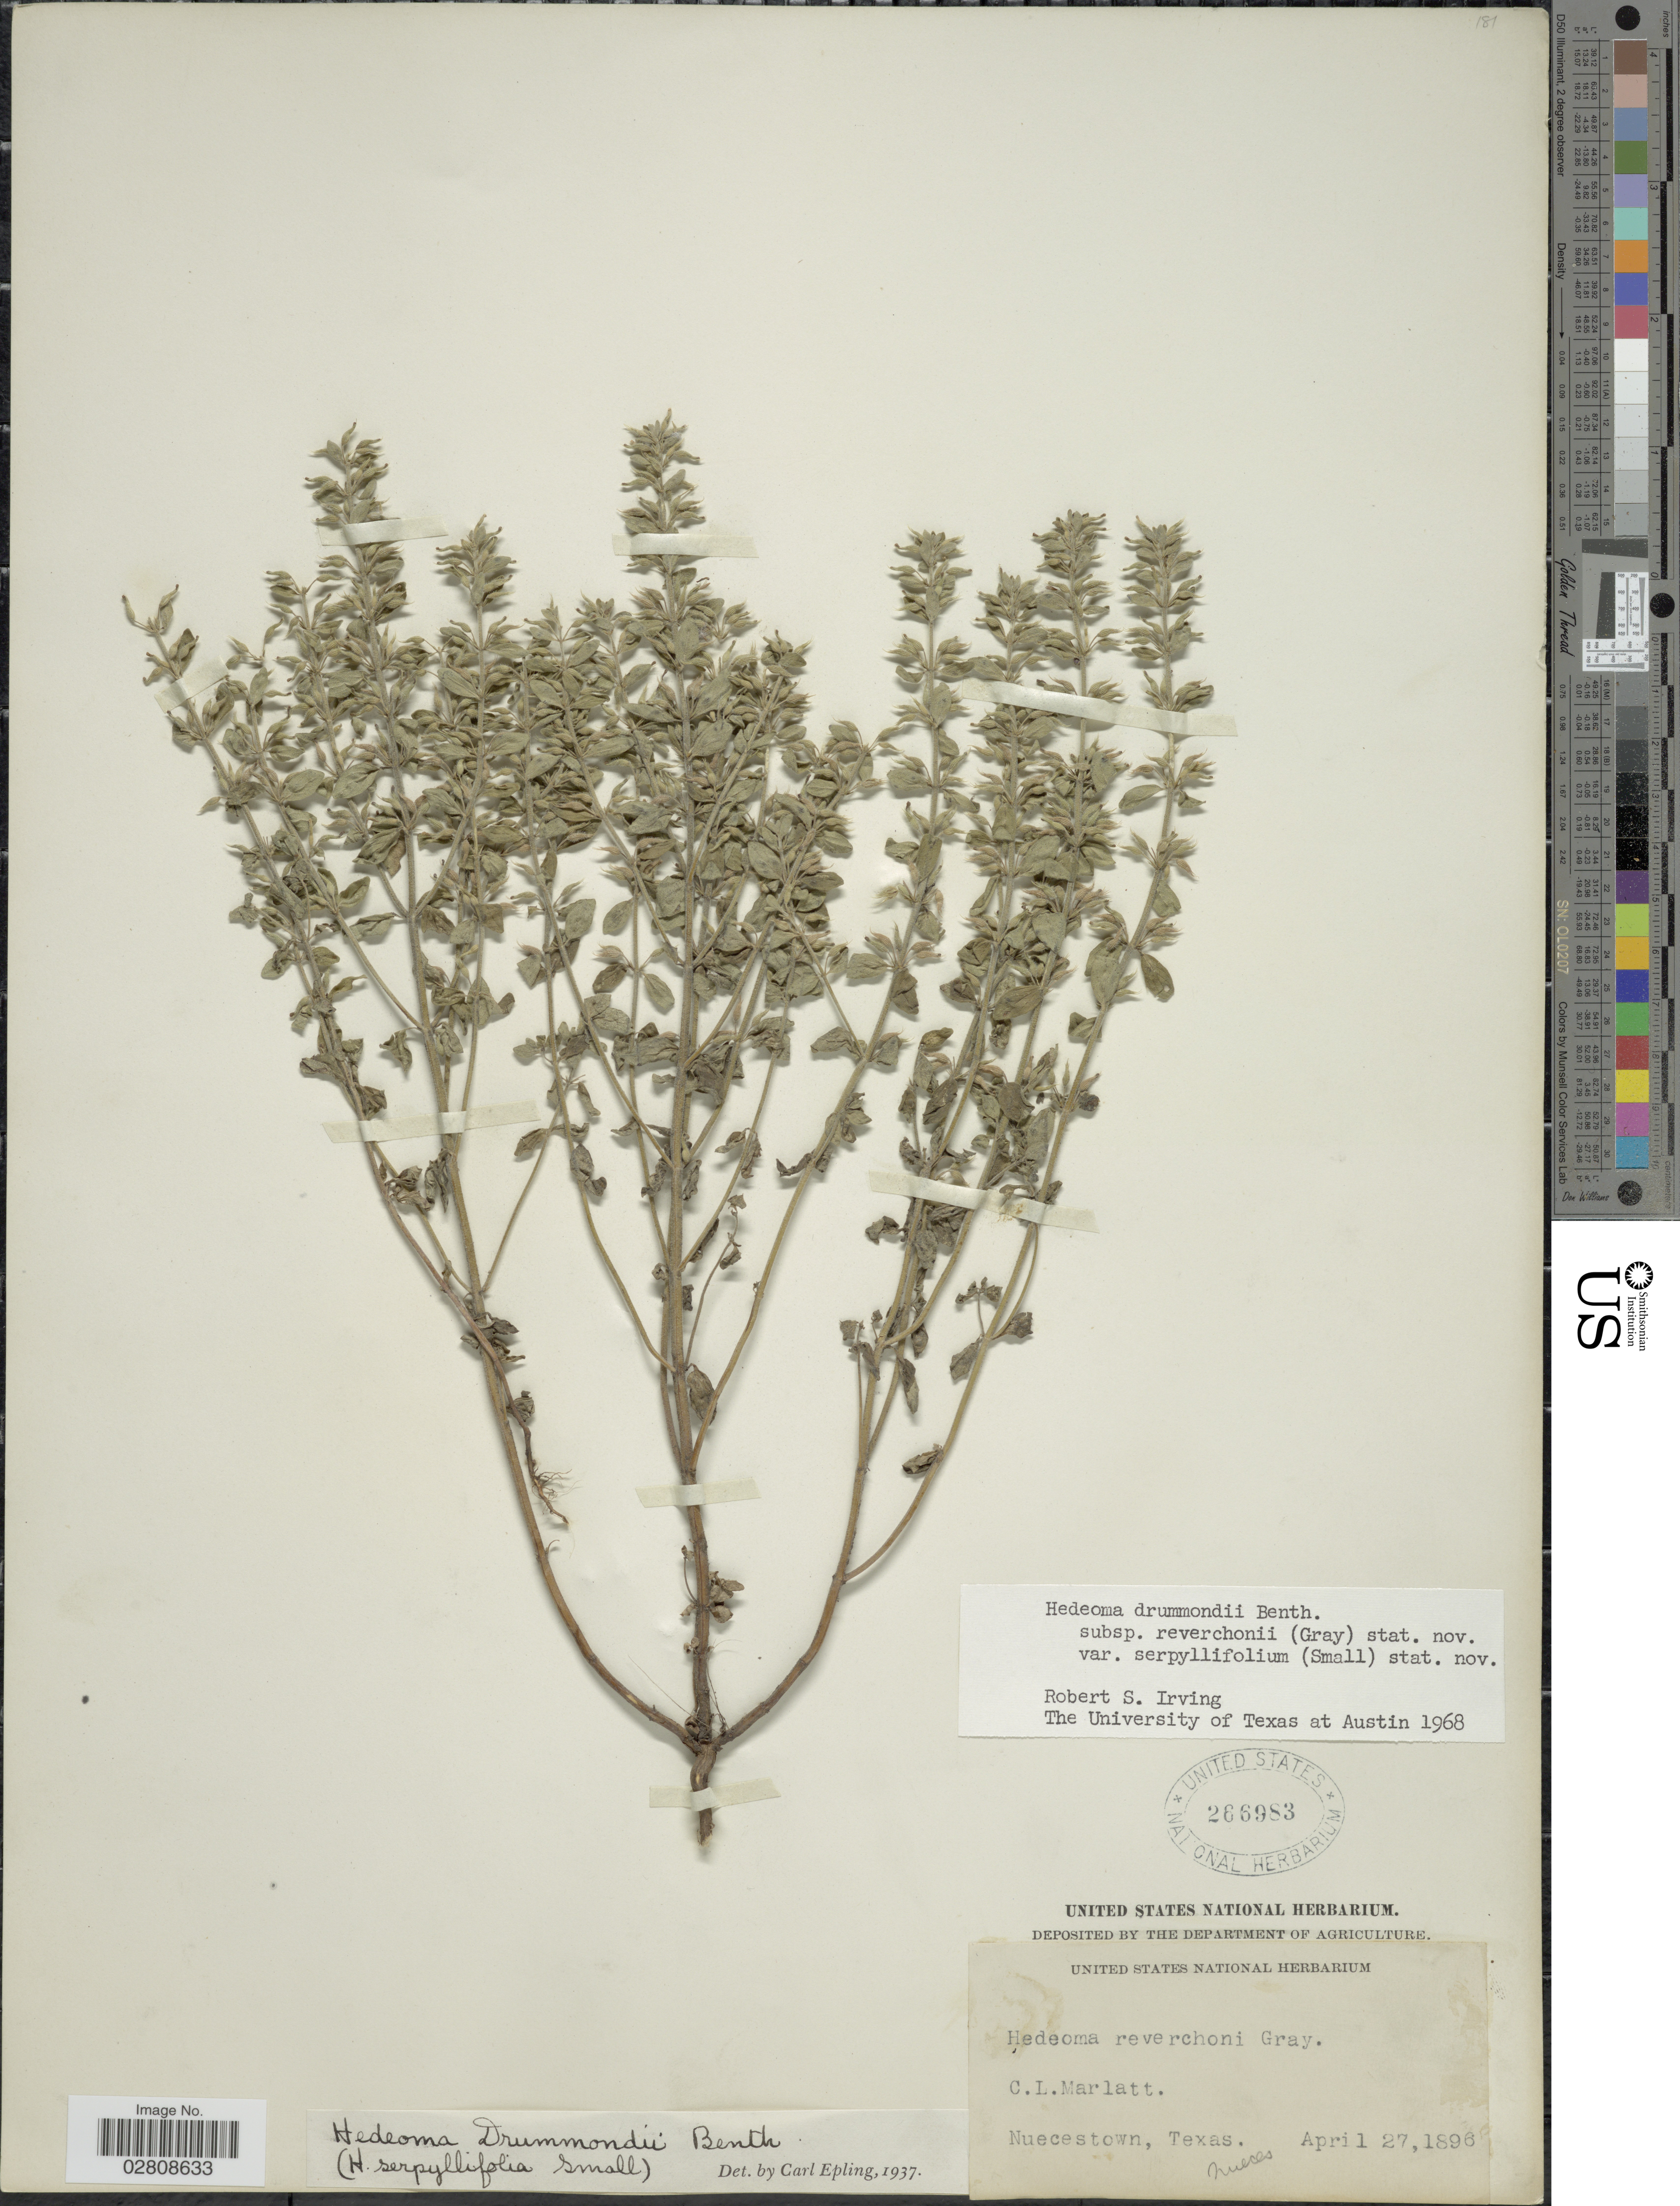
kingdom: Plantae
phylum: Tracheophyta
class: Magnoliopsida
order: Lamiales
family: Lamiaceae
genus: Hedeoma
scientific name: Hedeoma drummondii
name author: Benth.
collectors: C. Marlatt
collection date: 1896-04-27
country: United States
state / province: Texas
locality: Nuecestown. Nueces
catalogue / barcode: US 266983